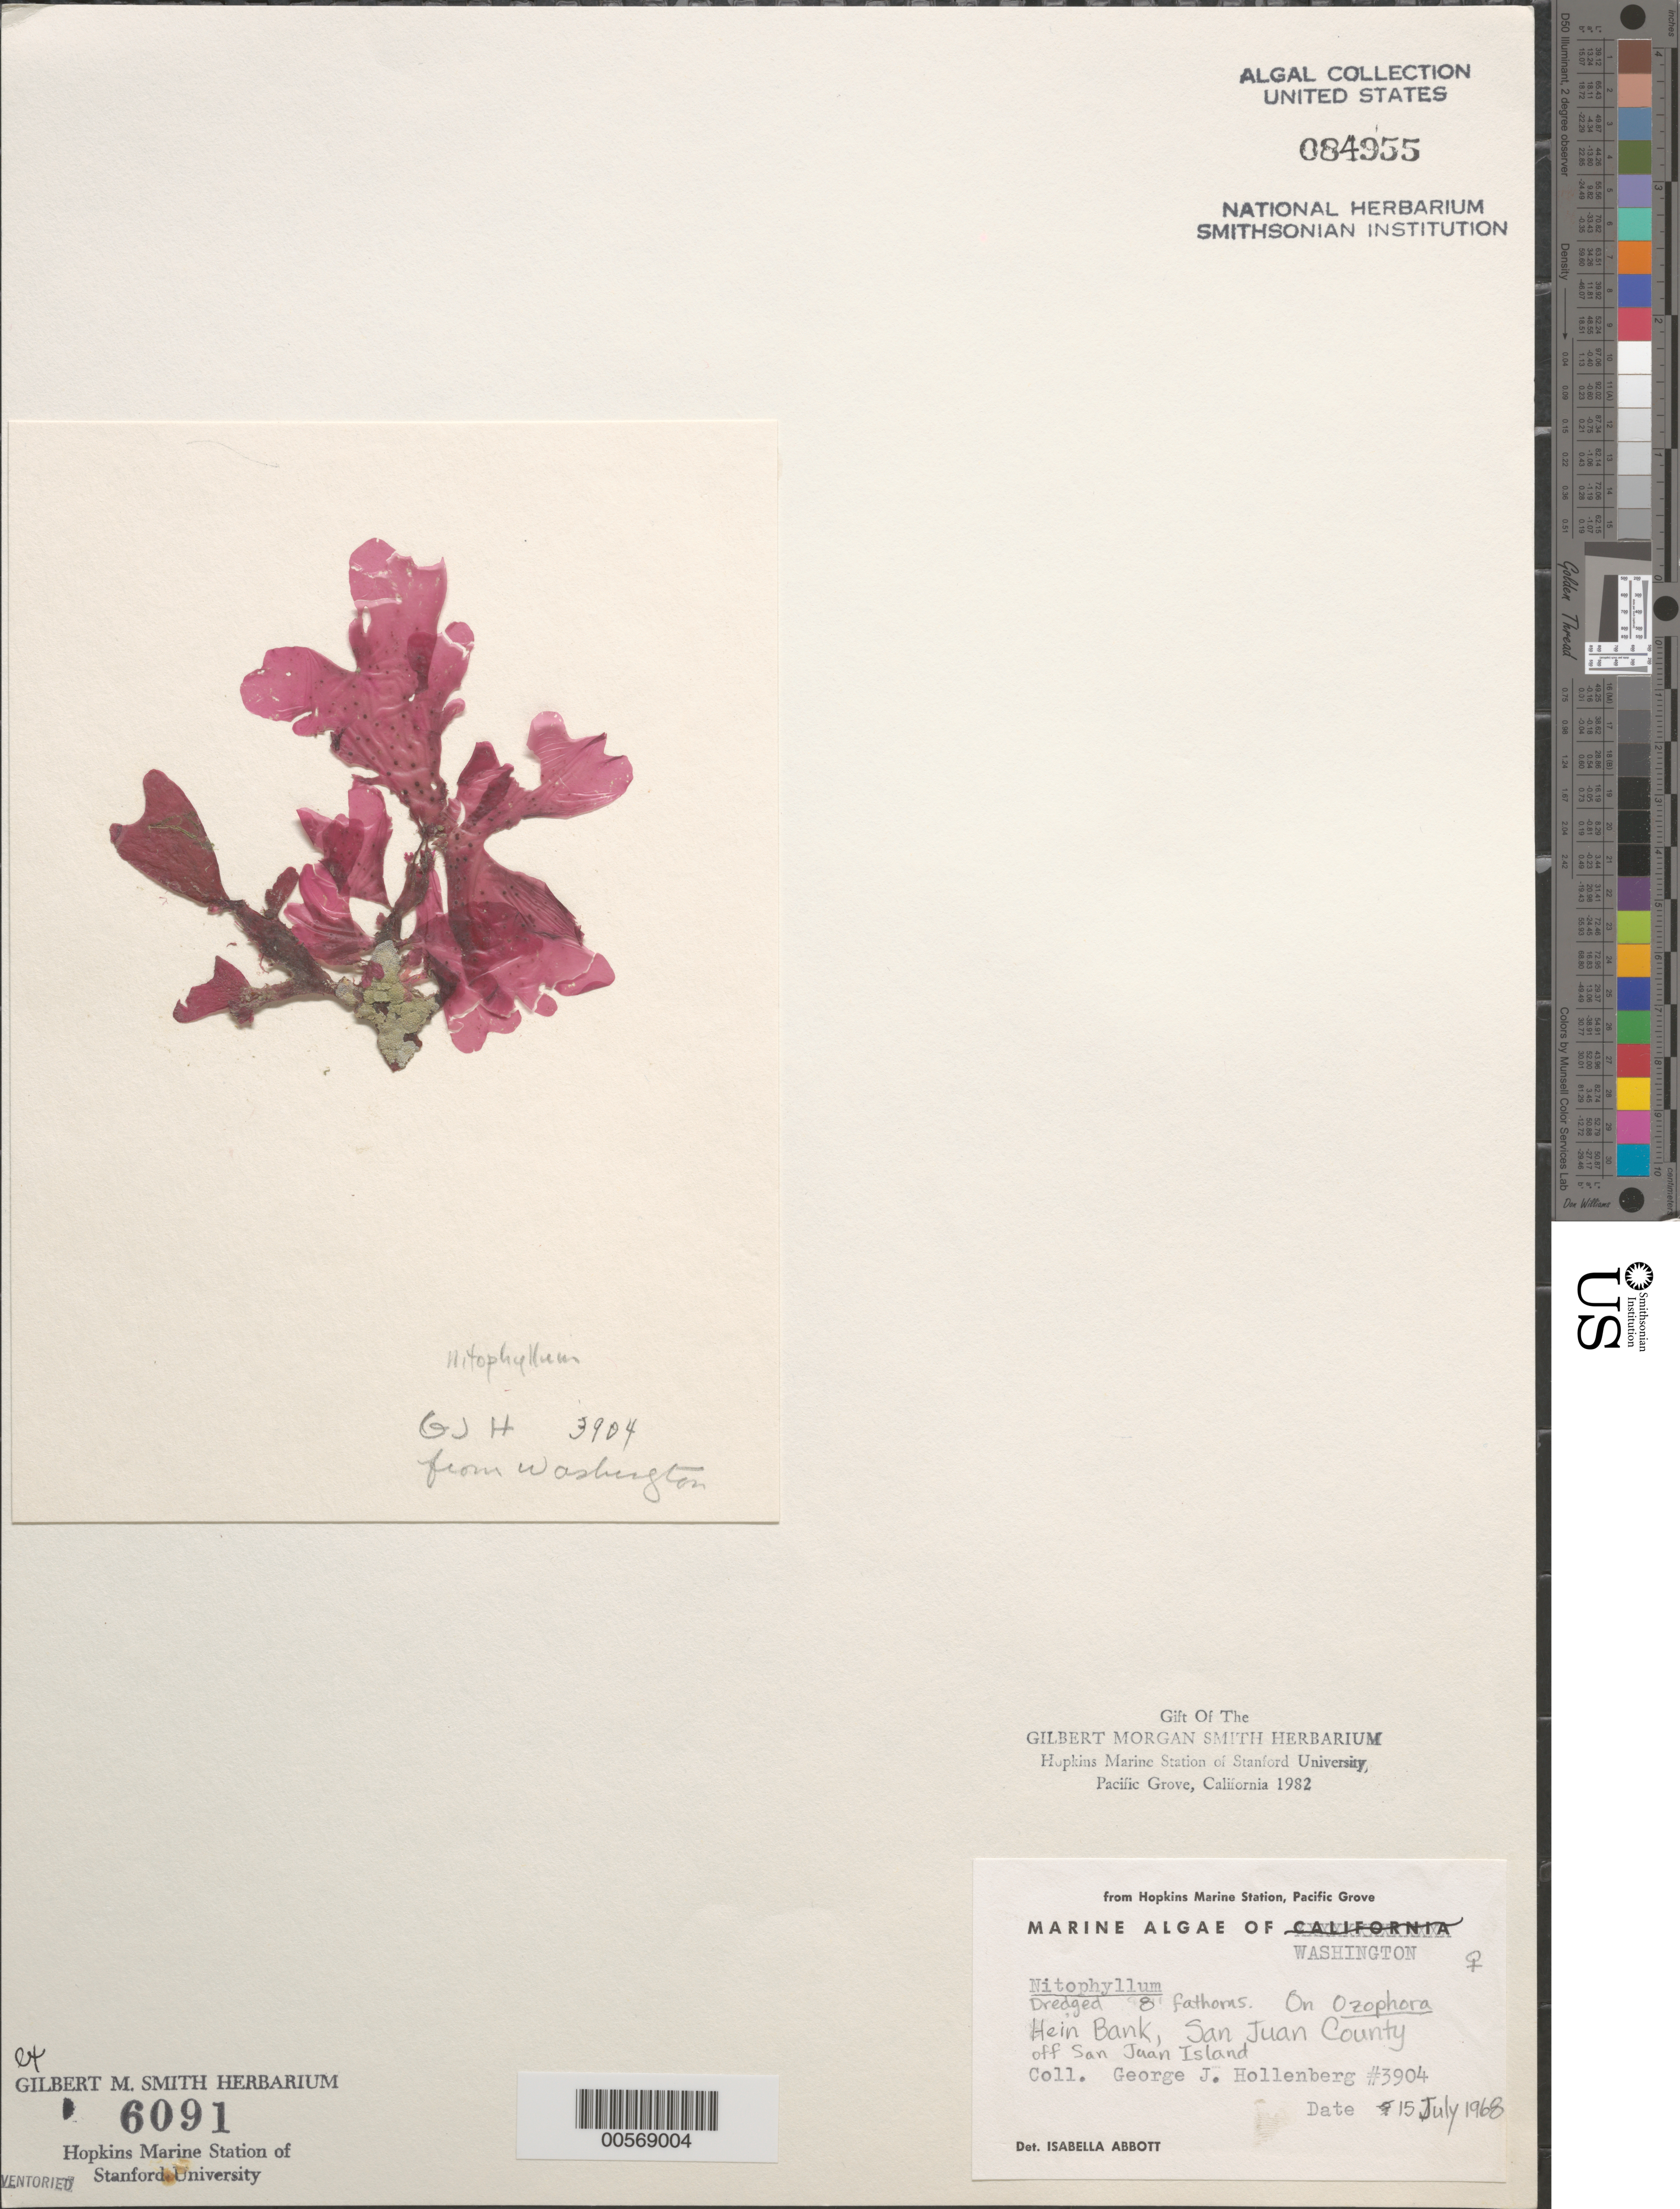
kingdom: Plantae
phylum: Rhodophyta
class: Florideophyceae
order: Ceramiales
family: Delesseriaceae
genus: Nitophyllum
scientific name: Nitophyllum sp.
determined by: Abbott, Isabella A.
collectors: G. Hollenberg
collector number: GJH 3904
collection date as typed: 15 Jul 1968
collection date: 1968-07-15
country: United States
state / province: Washington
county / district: San Juan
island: San Juan Island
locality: Hein Bank, off San Juan Island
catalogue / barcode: US 84955